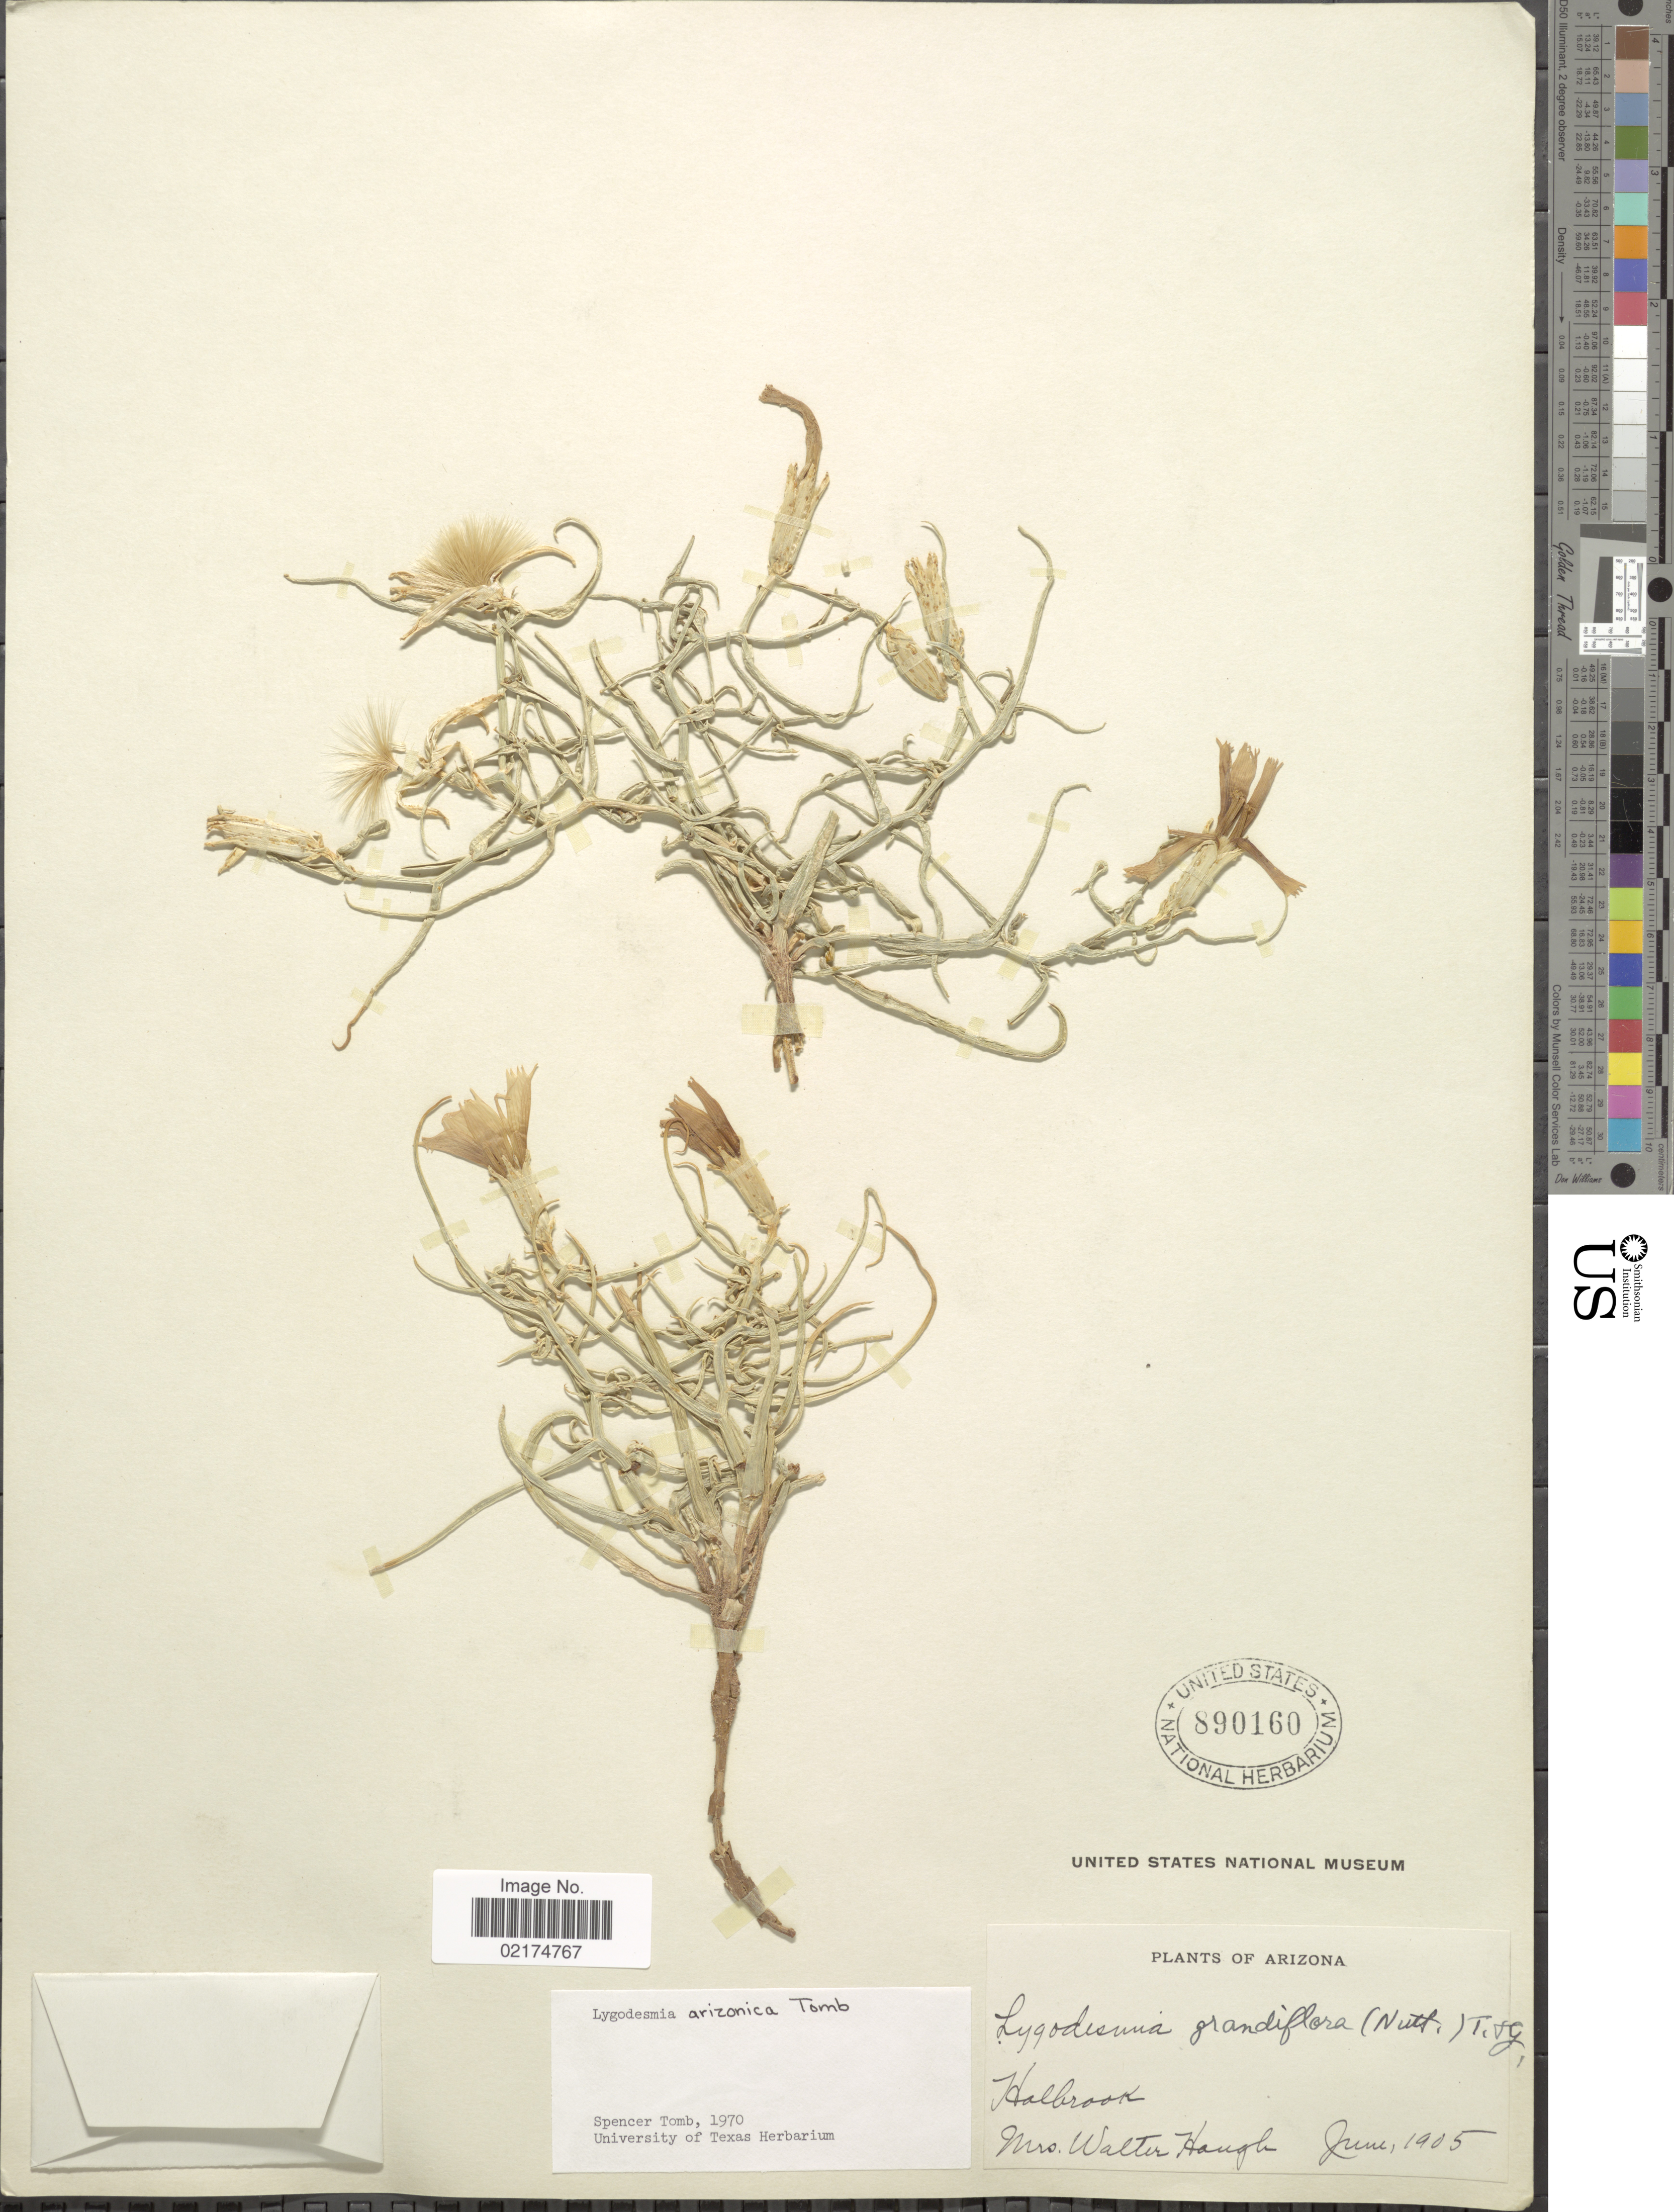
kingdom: Plantae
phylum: Tracheophyta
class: Magnoliopsida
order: Asterales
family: Asteraceae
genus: Lygodesmia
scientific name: Lygodesmia grandiflora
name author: Torr. & A. Gray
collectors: Mrs W. Hough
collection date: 1905-06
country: United States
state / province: Arizona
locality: Halbrook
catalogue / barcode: US 890160